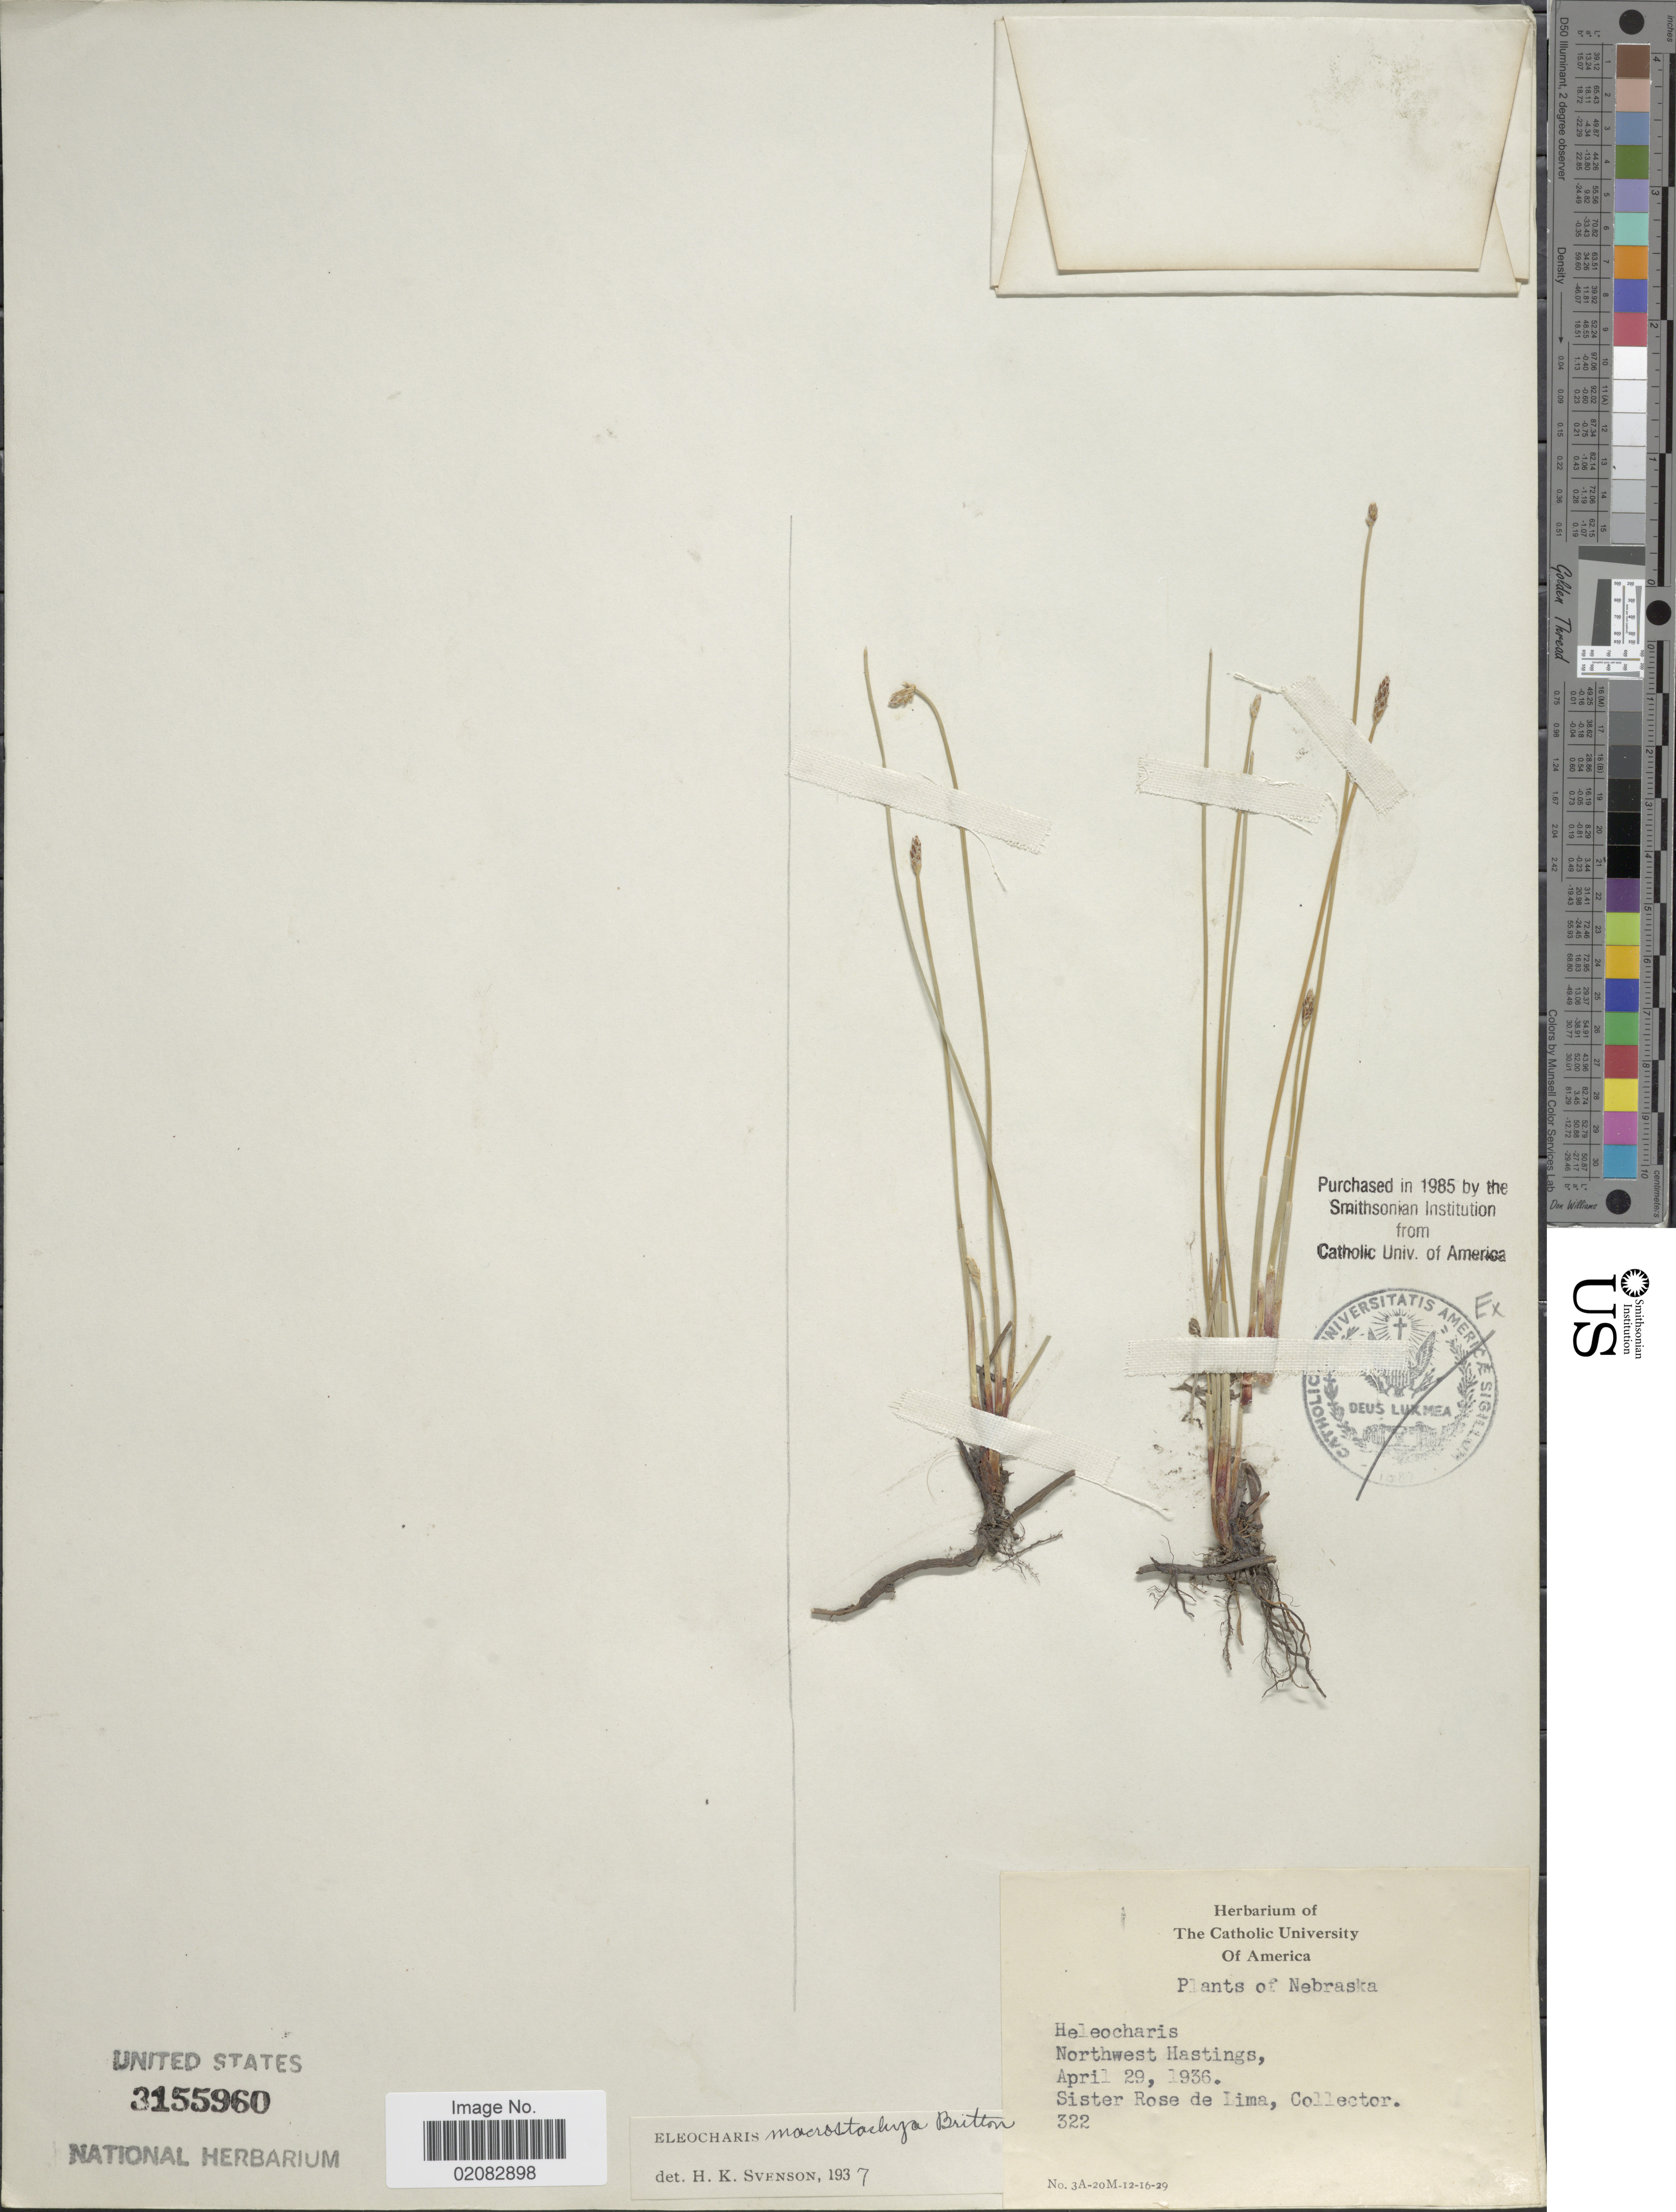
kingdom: Plantae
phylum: Tracheophyta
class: Liliopsida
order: Poales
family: Cyperaceae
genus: Eleocharis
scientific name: Eleocharis macrostachya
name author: Britton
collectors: R. De Lima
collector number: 322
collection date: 1936-04-29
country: United States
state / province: Nebraska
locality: Northwest Hastings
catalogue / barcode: US 3155960